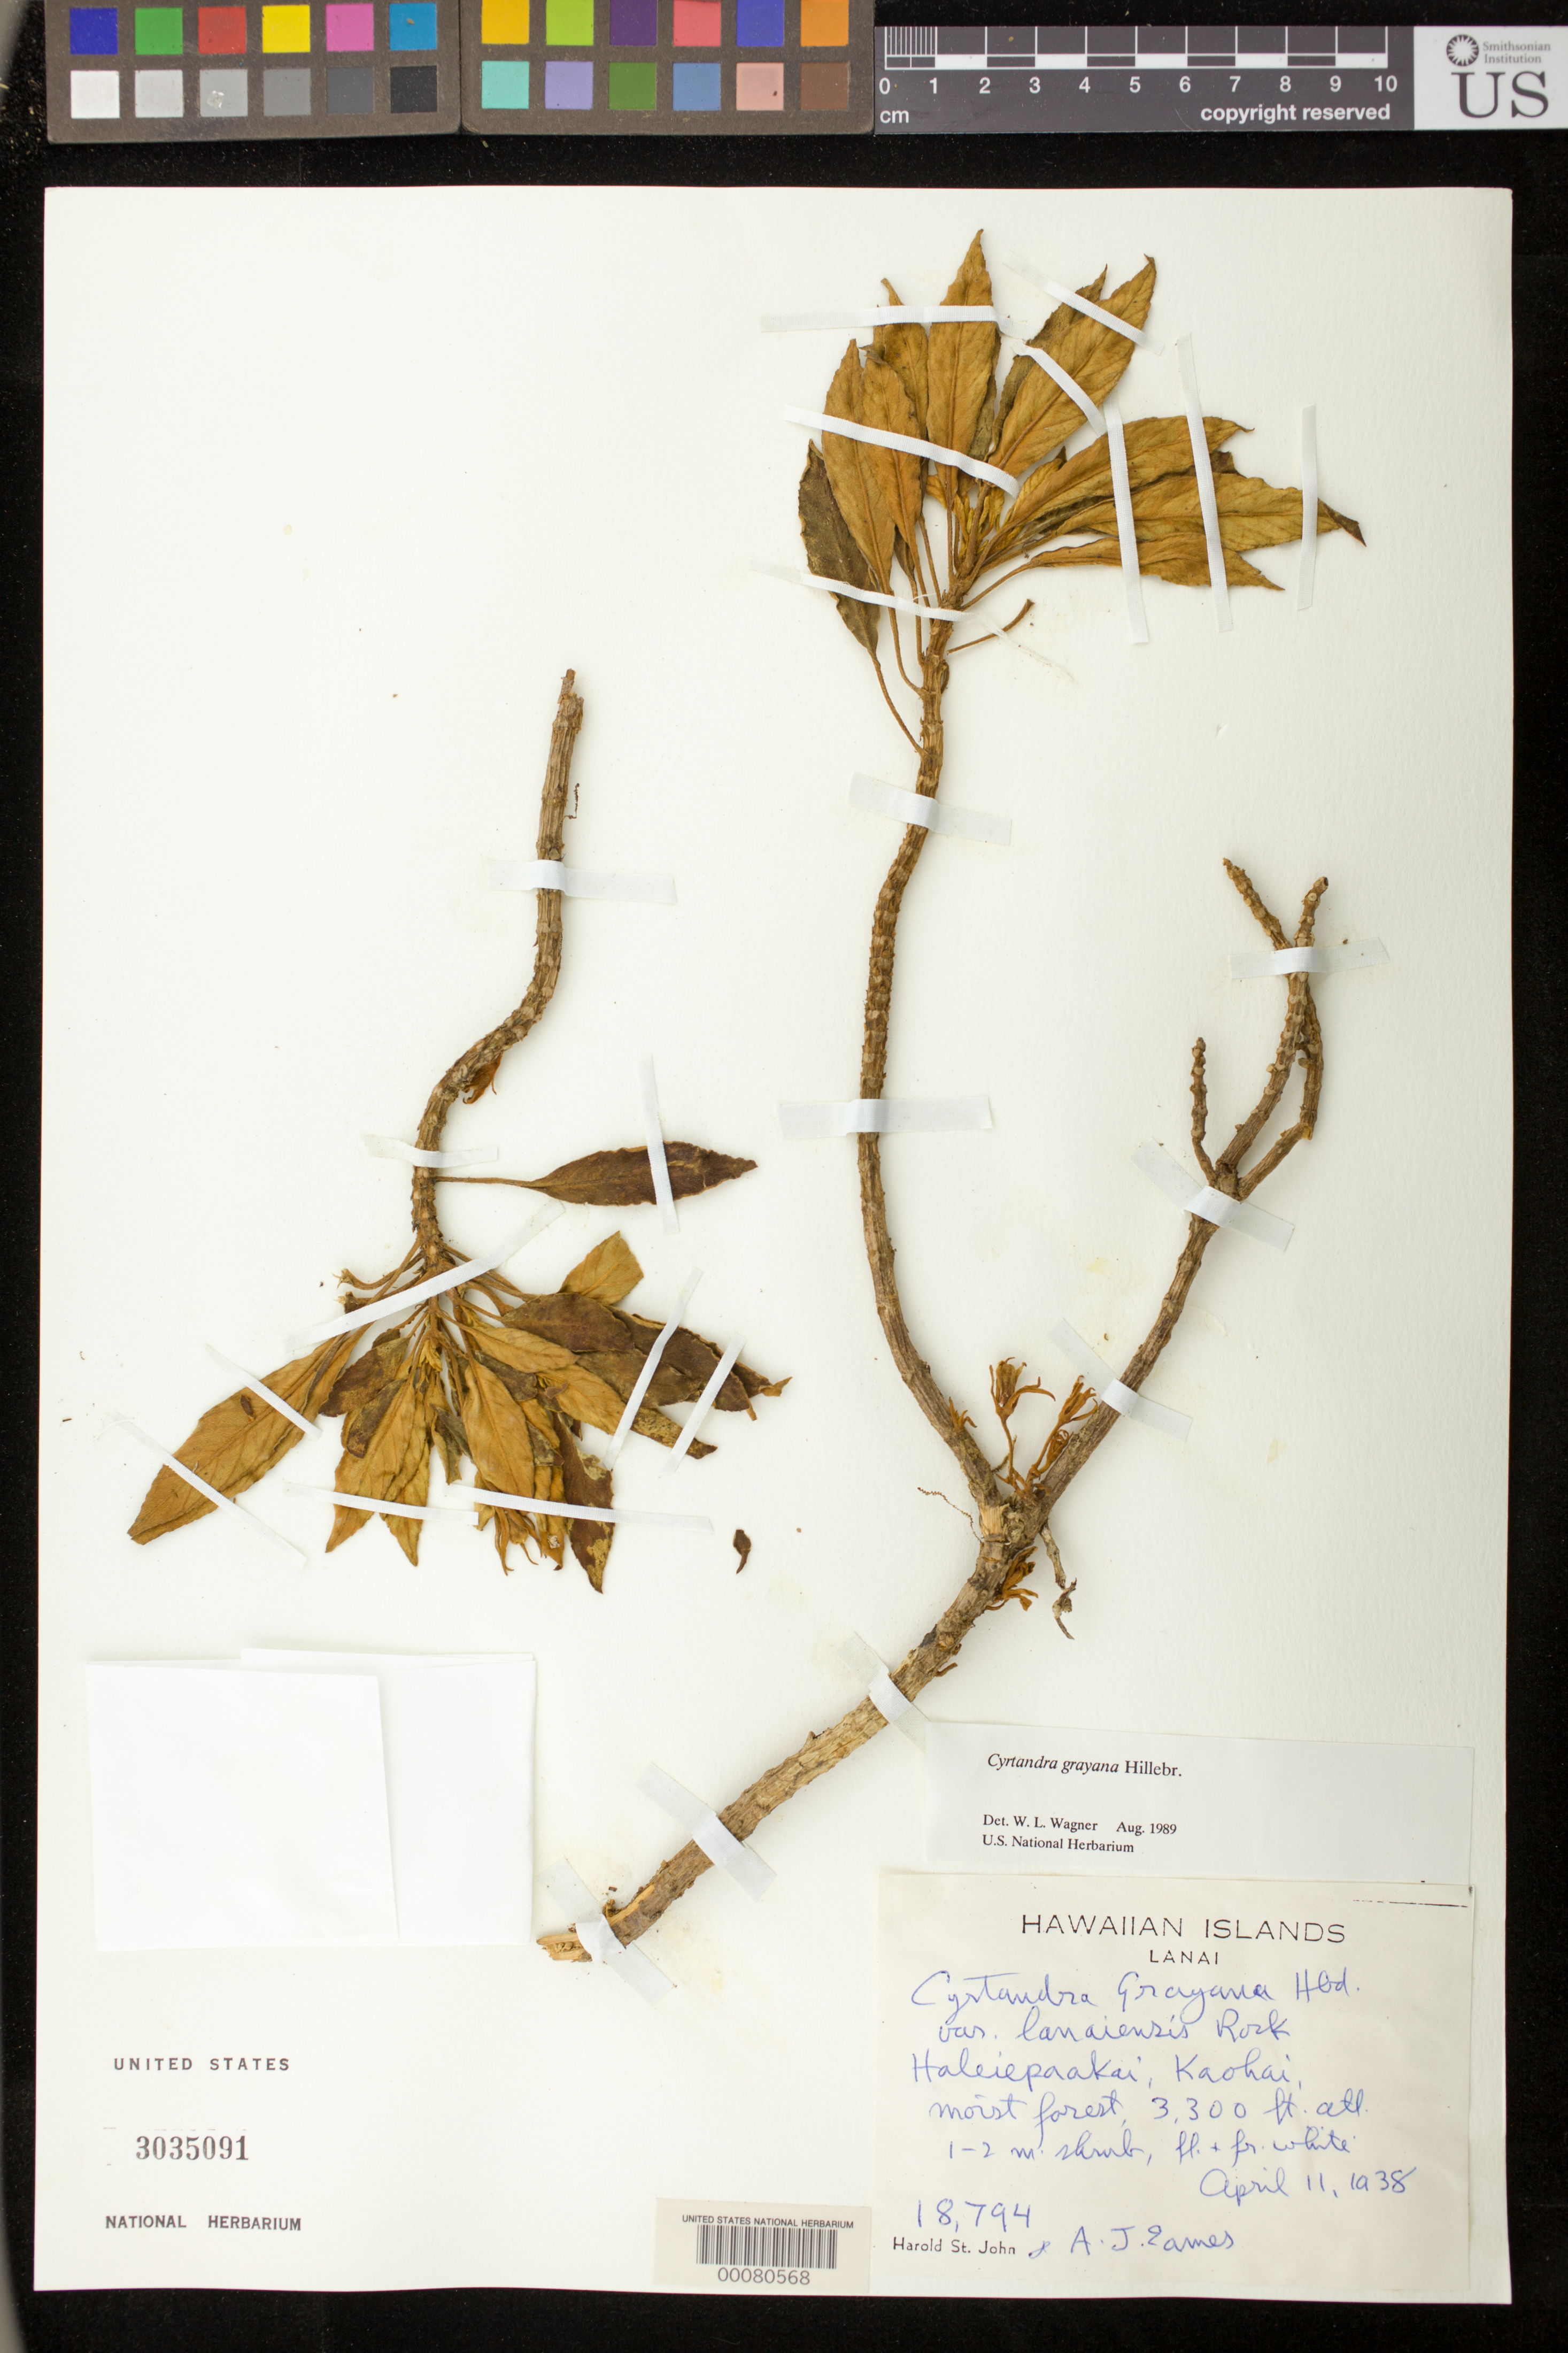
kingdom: Plantae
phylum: Tracheophyta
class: Magnoliopsida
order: Lamiales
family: Gesneriaceae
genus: Cyrtandra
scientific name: Cyrtandra grayana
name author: Hillebr.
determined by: Wagner, W. L., (BOT), Smithsonian Institution - National Museum of Natural History (UNITED STATES)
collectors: H. St. John & A. J. Eames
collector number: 18794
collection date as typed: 11 Apr 1938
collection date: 1938-04-11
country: United States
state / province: Hawaii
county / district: Maui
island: Lana'i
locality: Haleiepaakai, Kaohai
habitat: Moist forest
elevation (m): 1006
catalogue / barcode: US 3035091